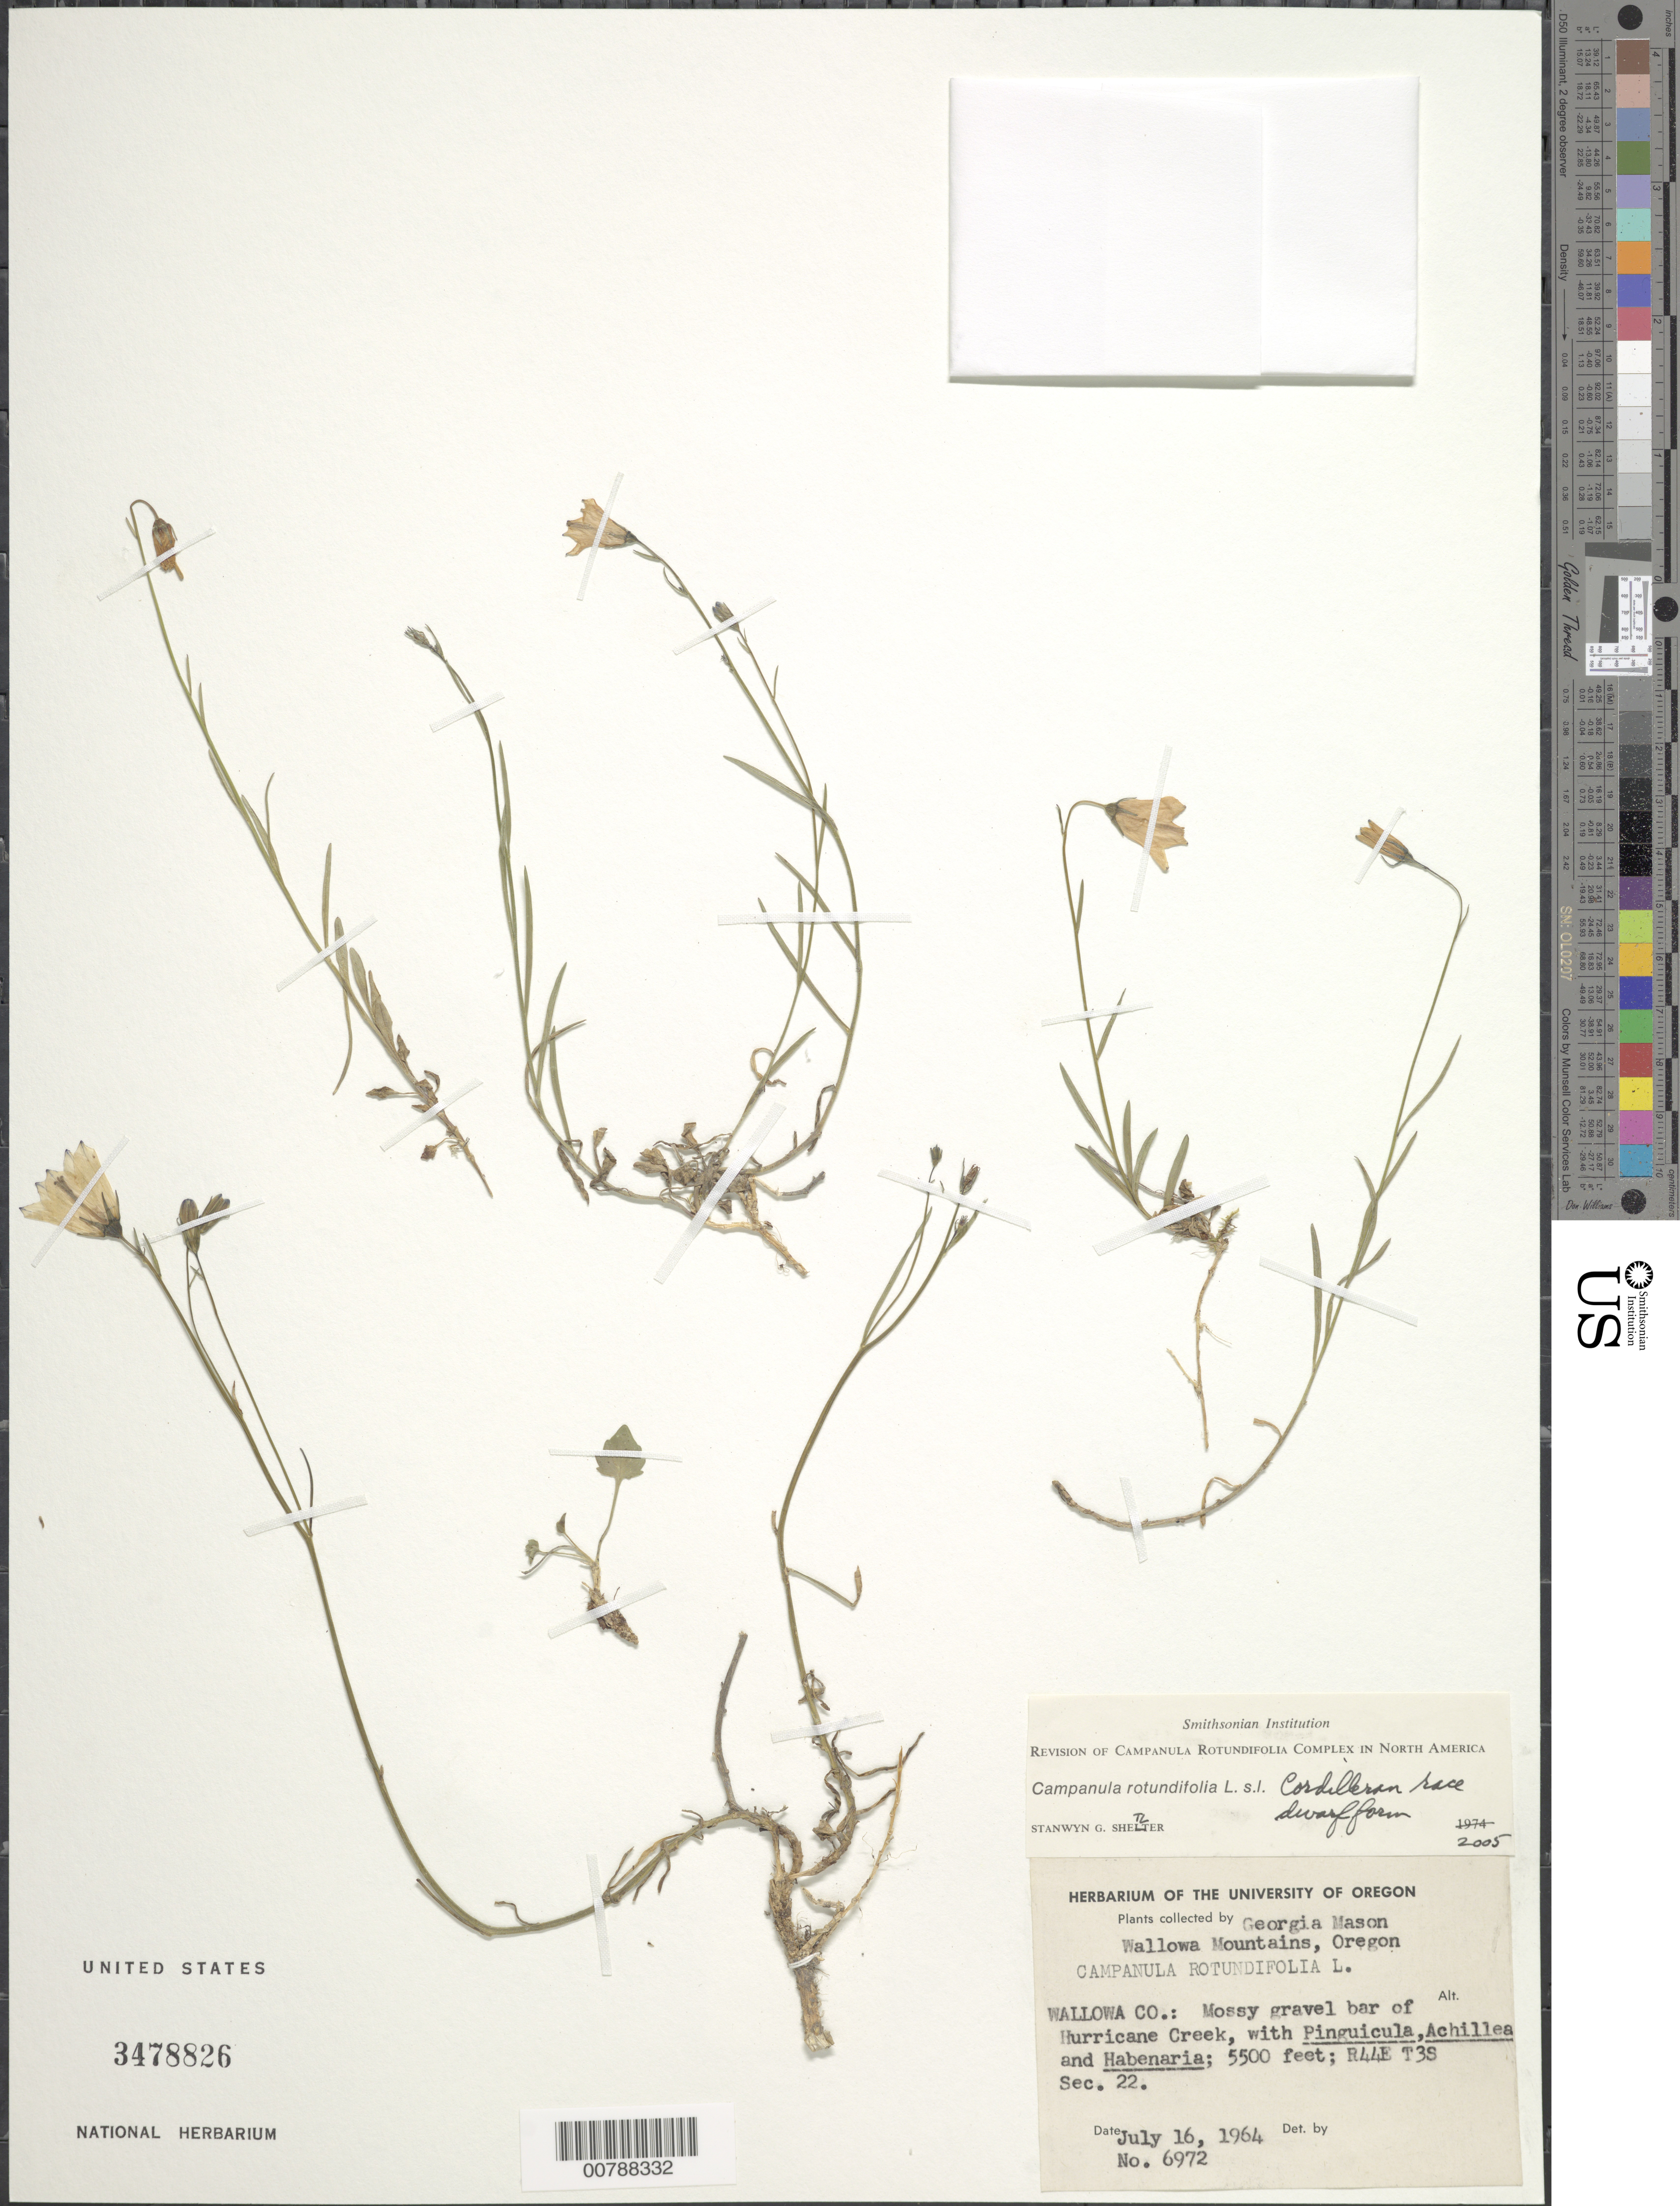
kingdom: Plantae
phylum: Tracheophyta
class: Magnoliopsida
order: Asterales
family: Campanulaceae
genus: Campanula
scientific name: Campanula rotundifolia L. Cordilleran race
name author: L.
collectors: G. Mason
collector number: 6972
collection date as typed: July 16, 1964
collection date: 1964-07-16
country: United States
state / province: Oregon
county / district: Wallowa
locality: Wallowa Mountains, Hurricane Creek. R44E T3S Sec. 22.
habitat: Mossy gravel bar, with Pinguicula, Achillea and Habenaria.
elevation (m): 1676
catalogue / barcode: US 3478826